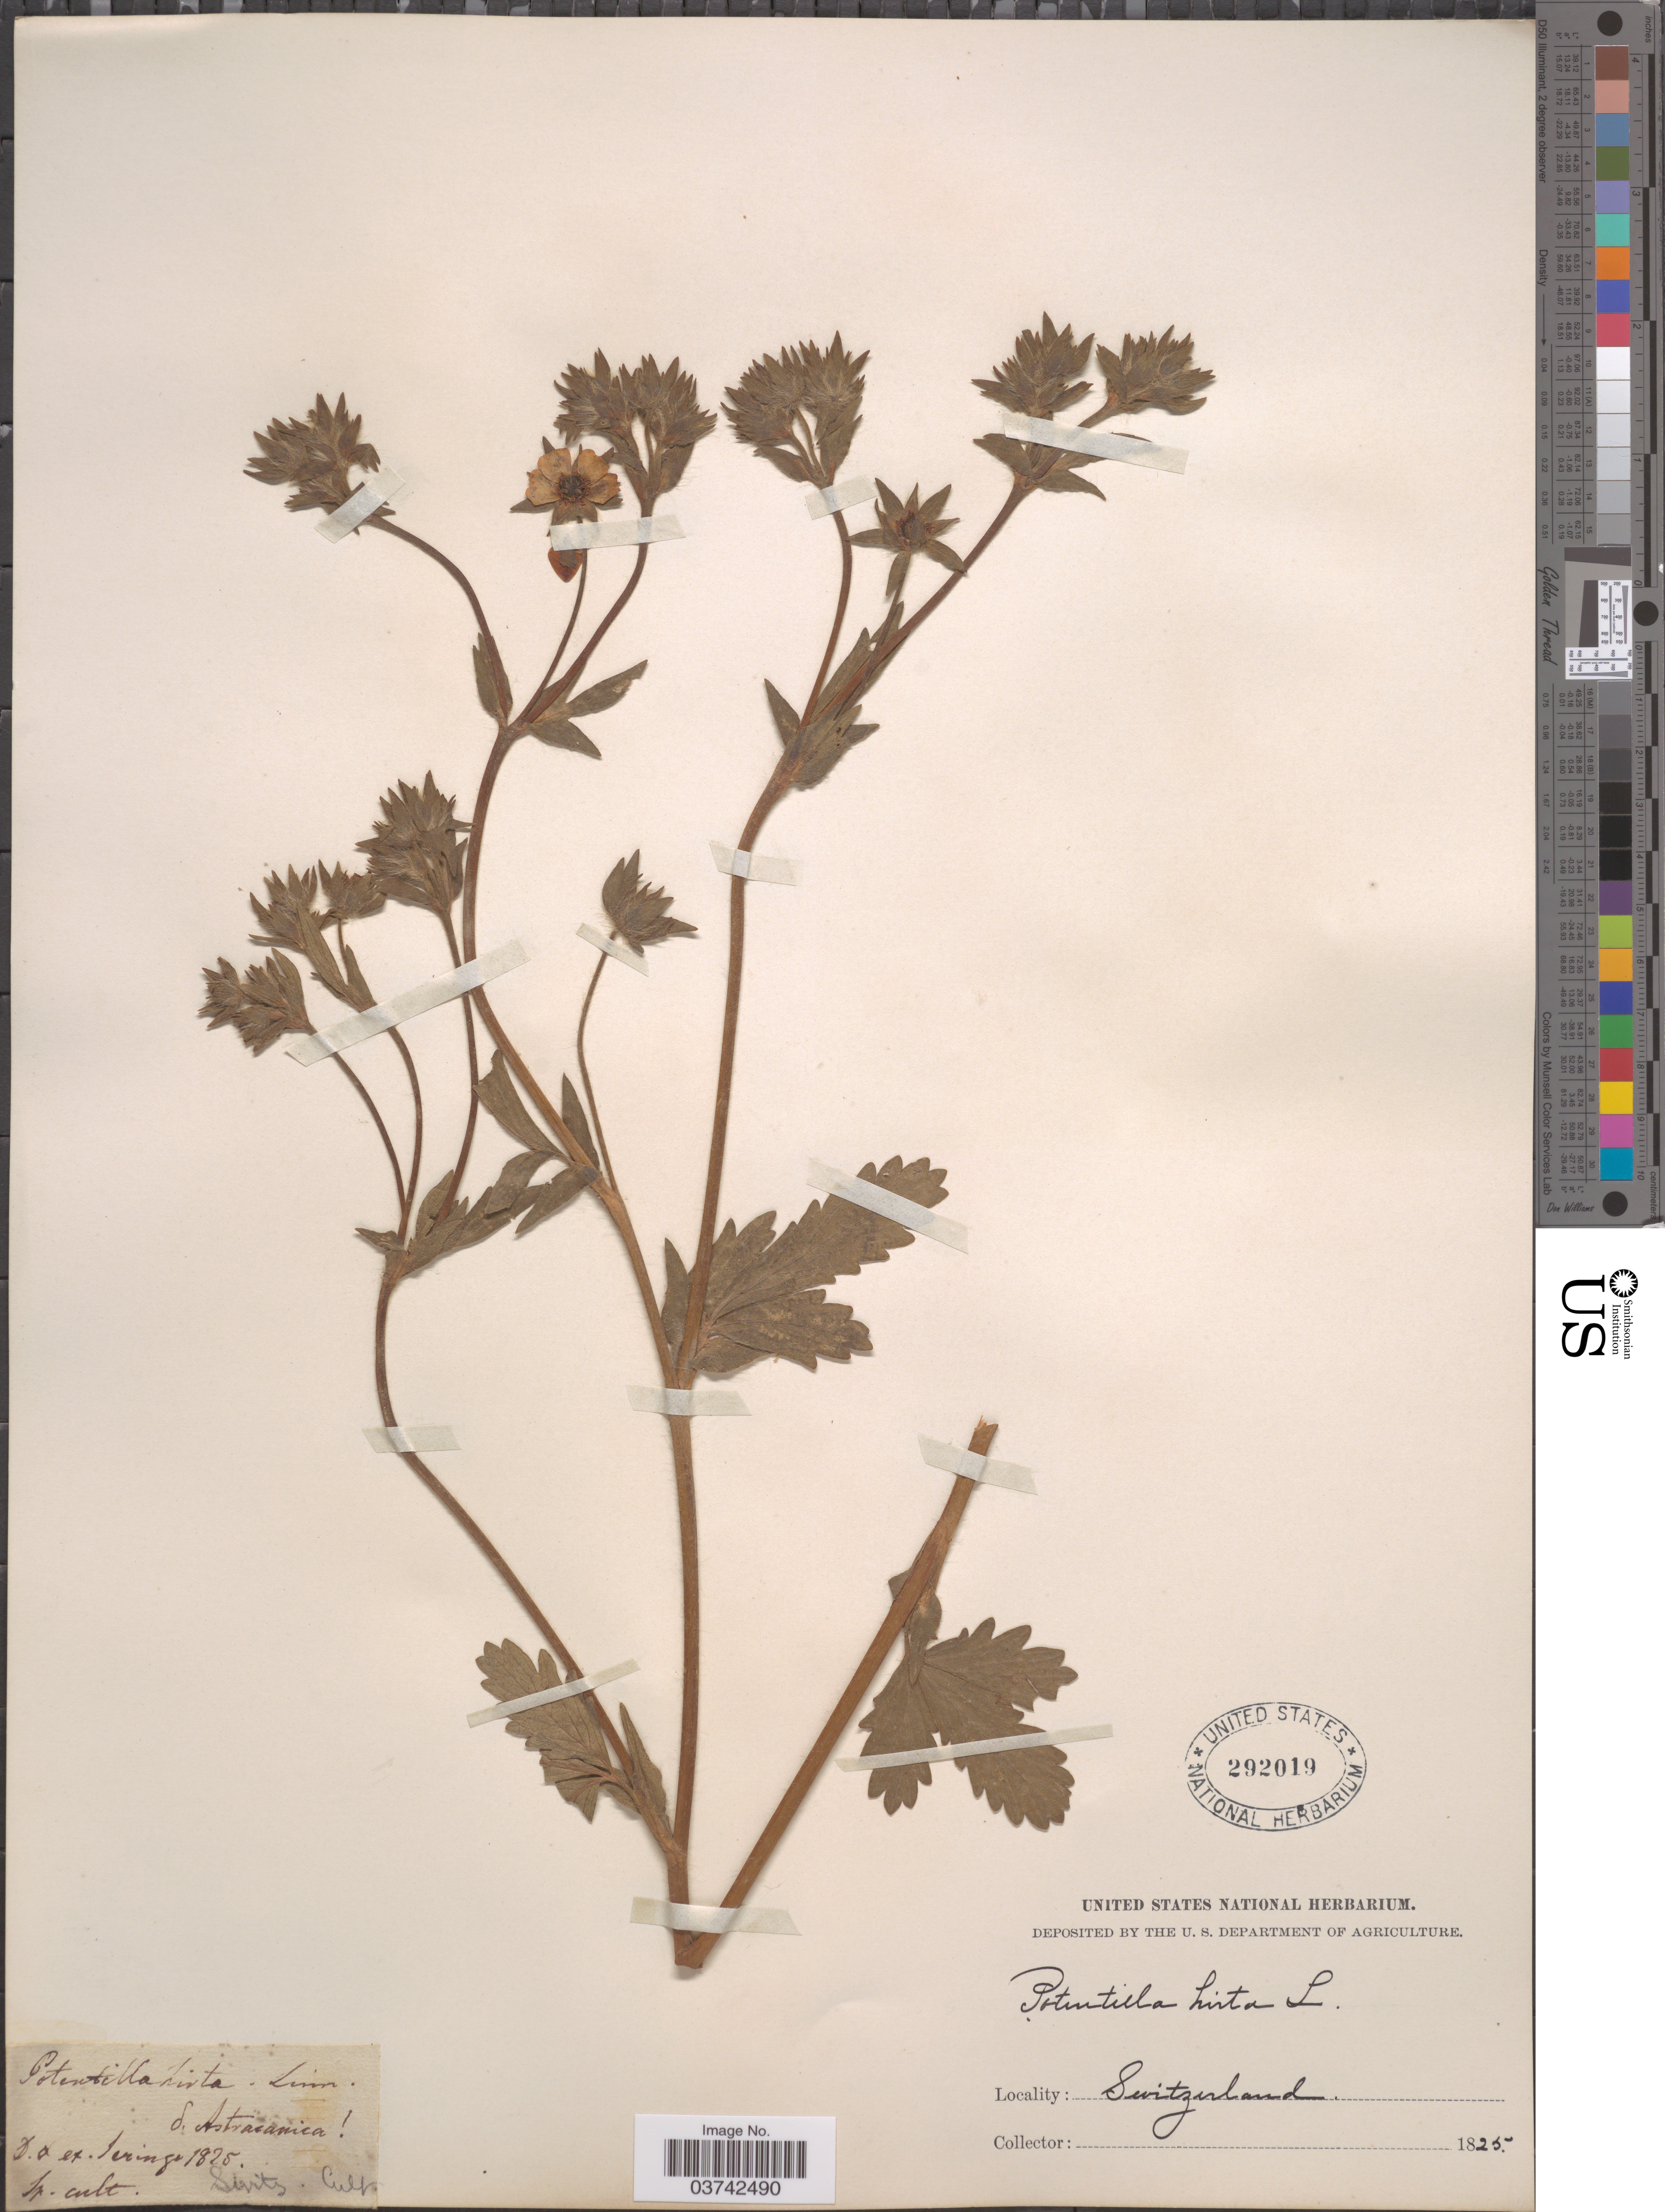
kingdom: Plantae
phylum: Tracheophyta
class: Magnoliopsida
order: Rosales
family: Rosaceae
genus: Potentilla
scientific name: Potentilla hirta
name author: L.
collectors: ex herb. United States National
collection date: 1825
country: Switzerland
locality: Swits. Cult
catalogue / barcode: US 292019